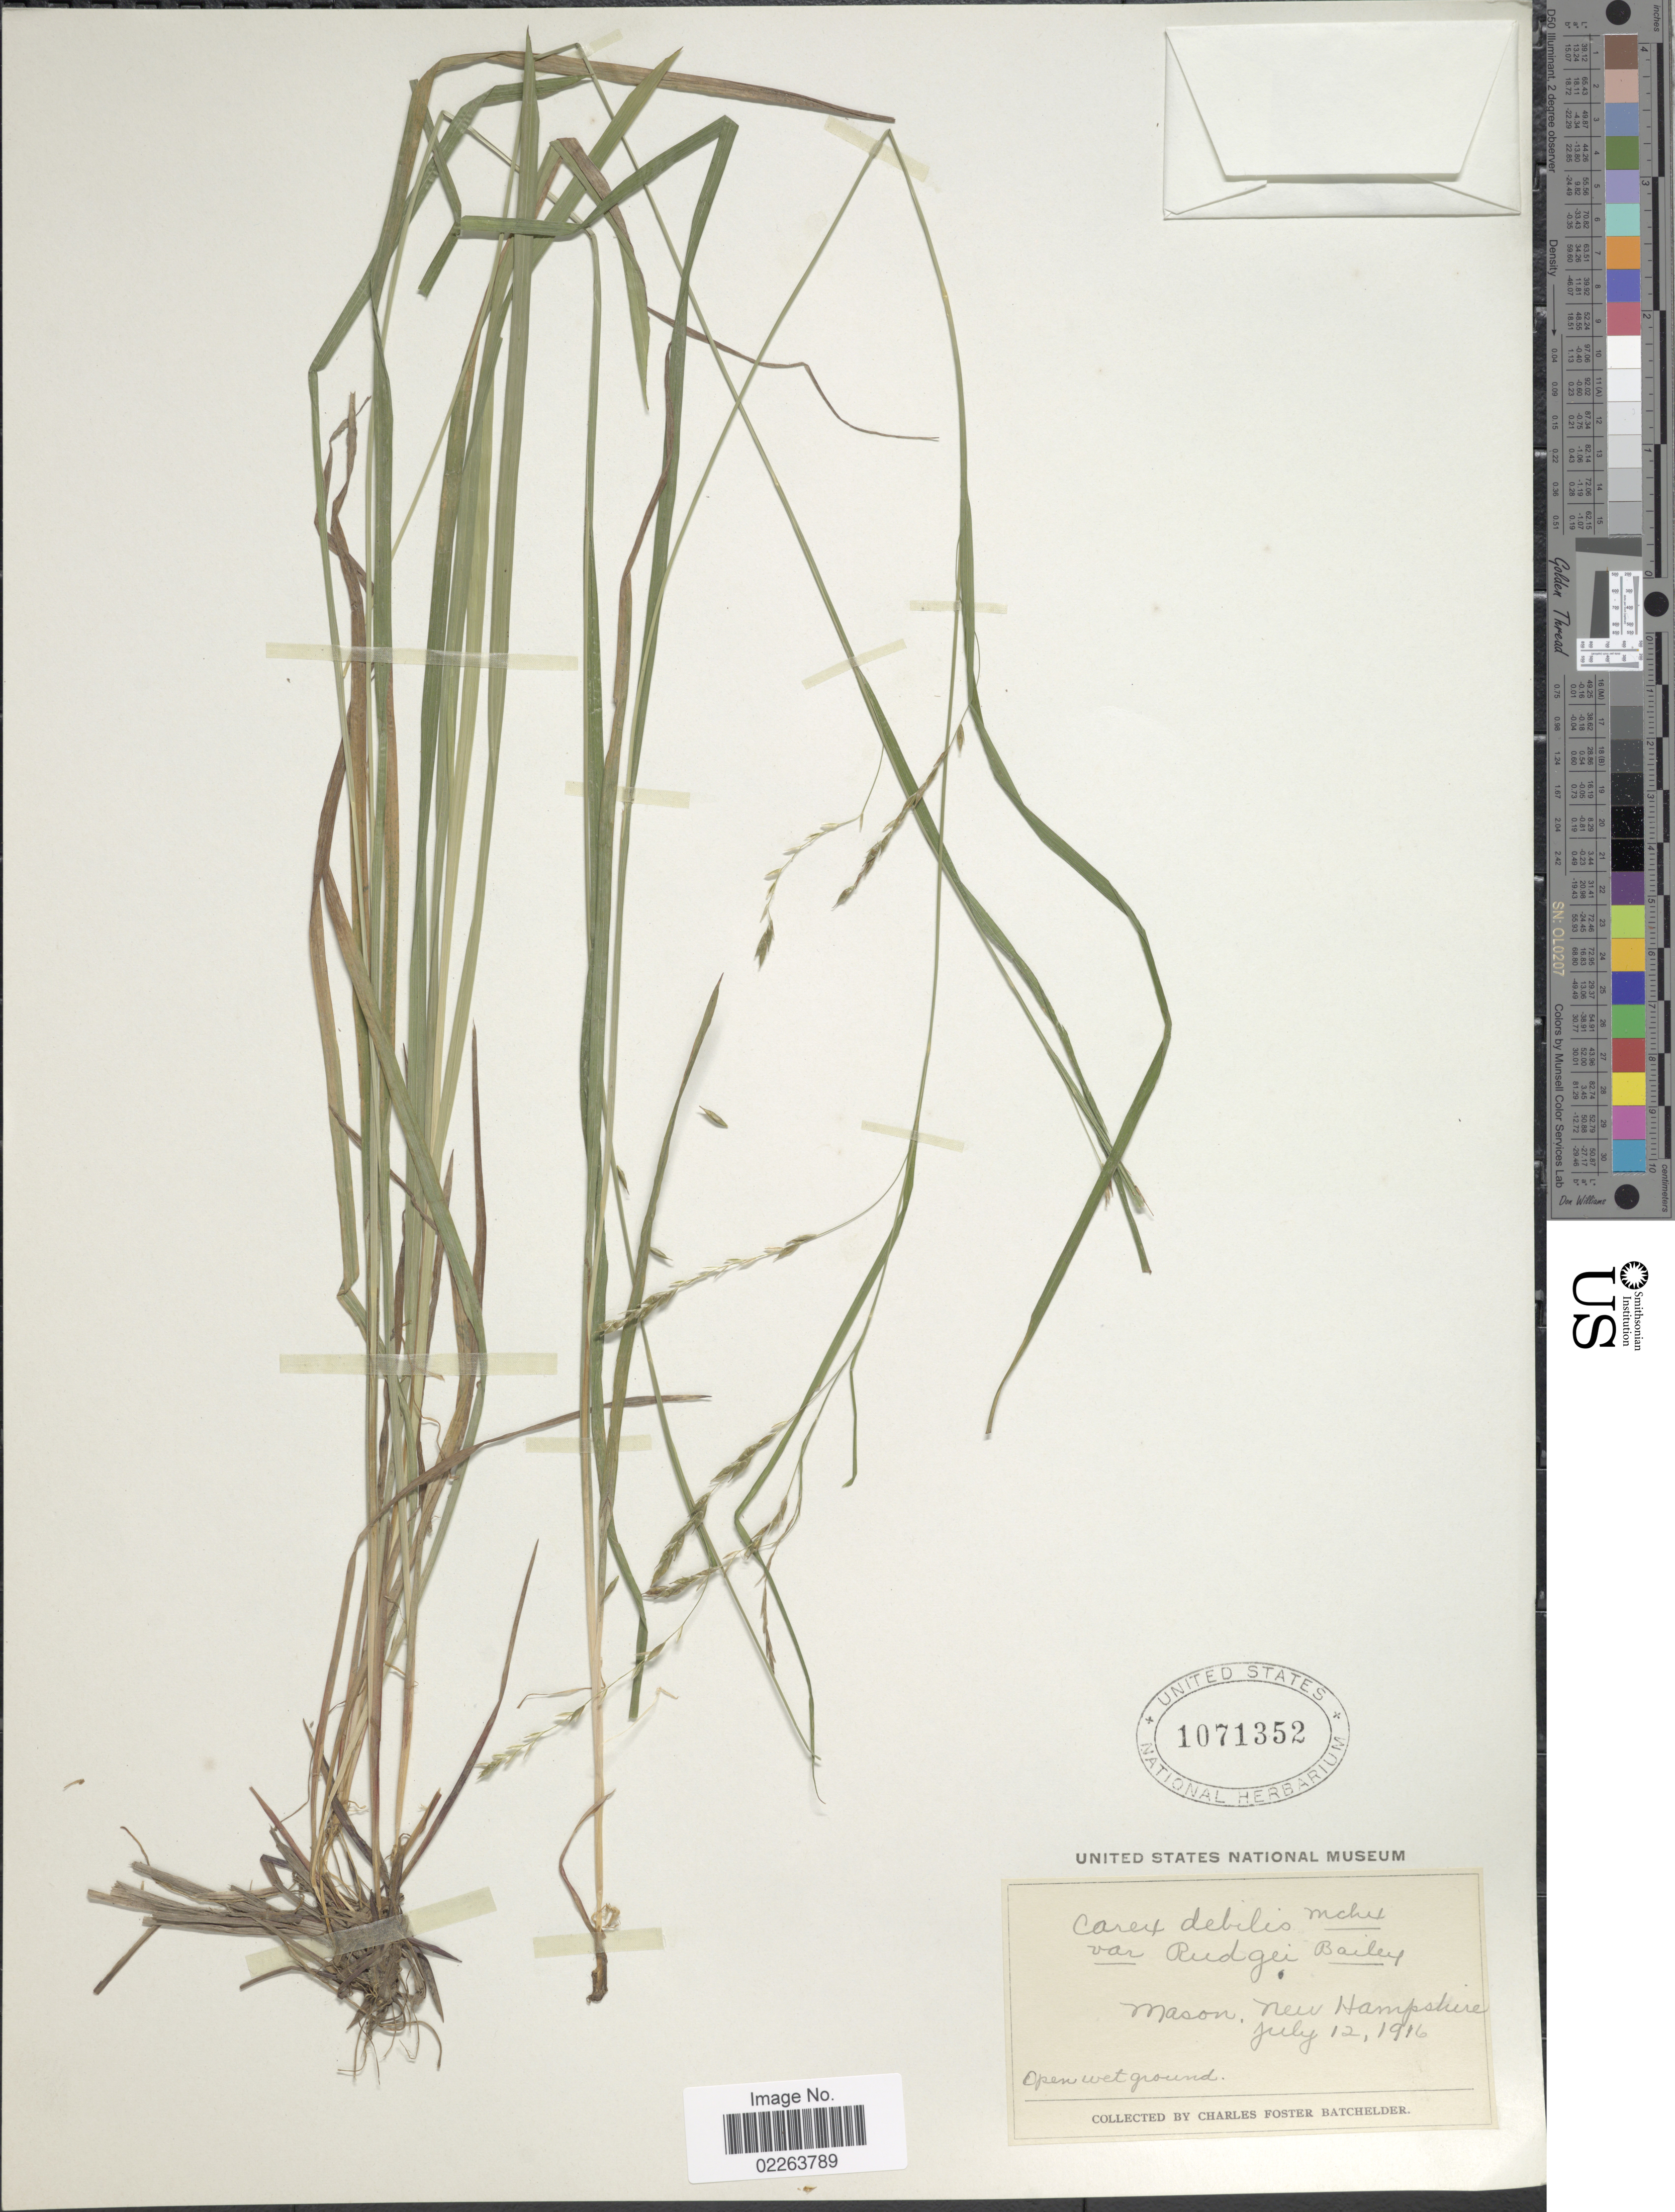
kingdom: Plantae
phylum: Tracheophyta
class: Liliopsida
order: Poales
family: Cyperaceae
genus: Carex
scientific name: Carex flexuosa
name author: Muhl. ex Willd.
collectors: C. Batchelder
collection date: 1916-07-12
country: United States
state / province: New Hampshire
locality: Mason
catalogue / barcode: US 1071352